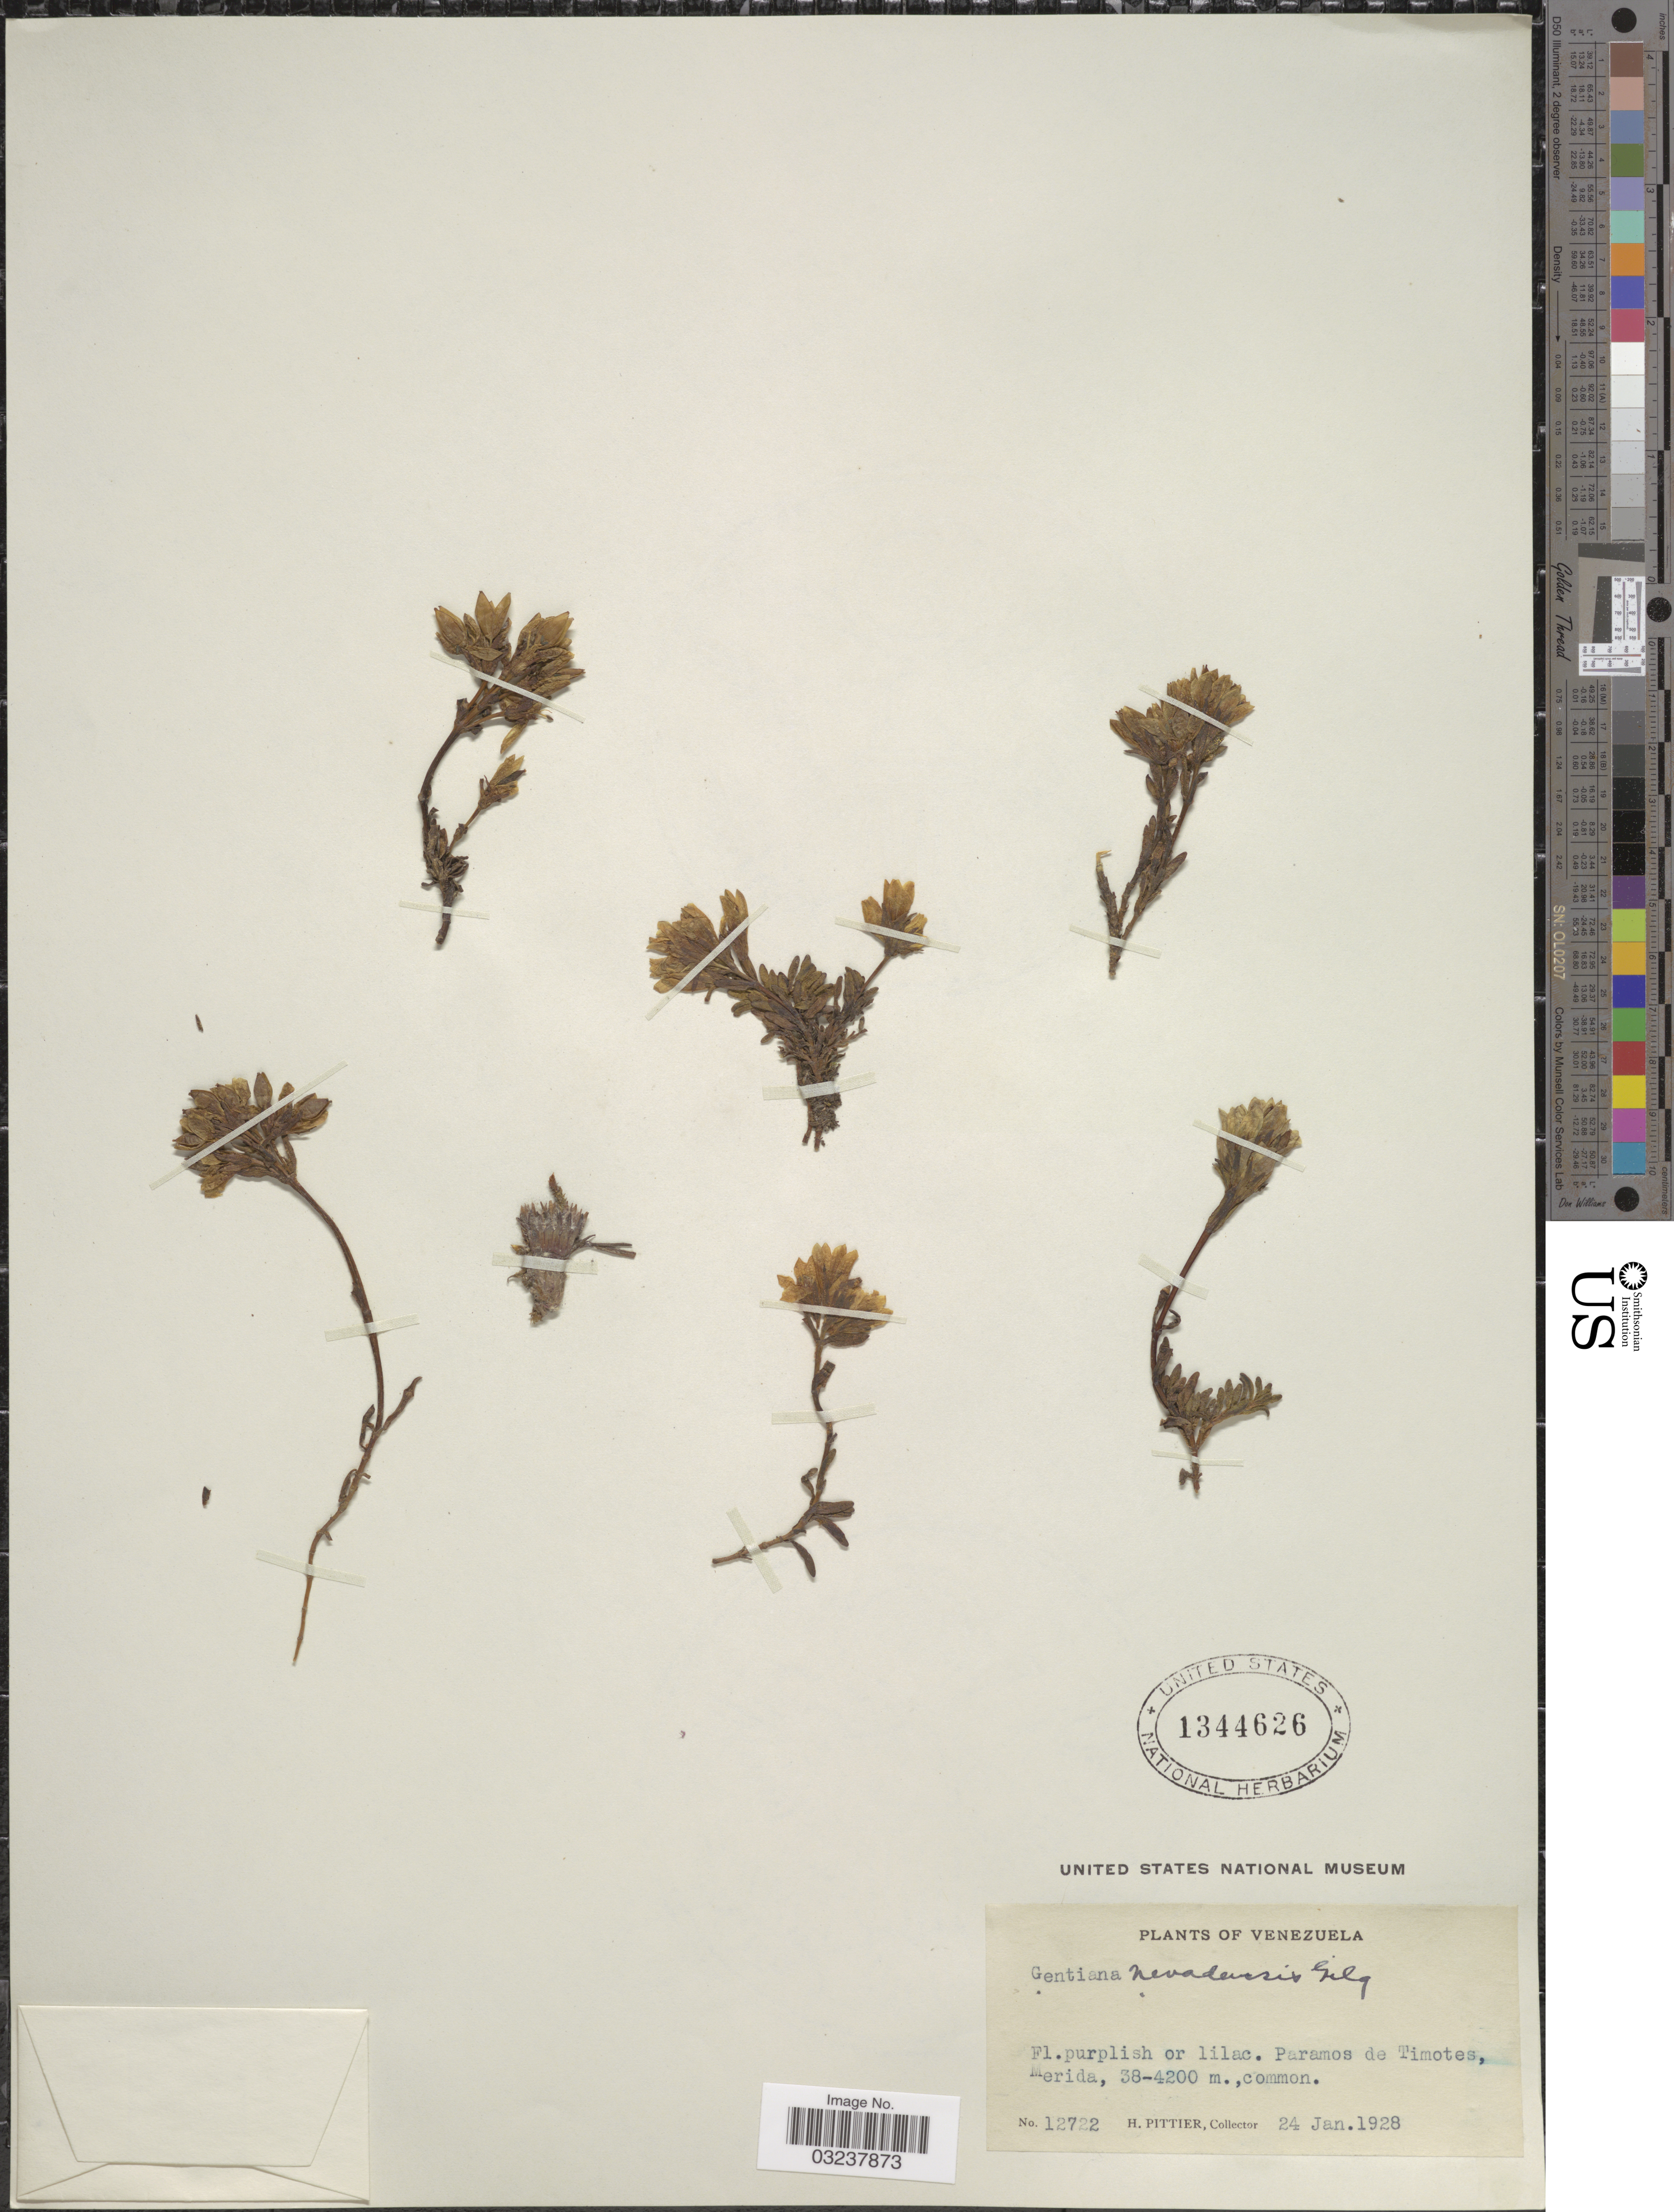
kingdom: Plantae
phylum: Tracheophyta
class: Magnoliopsida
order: Gentianales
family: Gentianaceae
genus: Gentianella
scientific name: Gentianella nevadensis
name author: (Gilg) Waever & Wüdenberg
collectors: H. F. Pittier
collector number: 12722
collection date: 1928-01-24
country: Venezuela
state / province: Mérida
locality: Paramos de Timotes.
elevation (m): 3800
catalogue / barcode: US 1344626